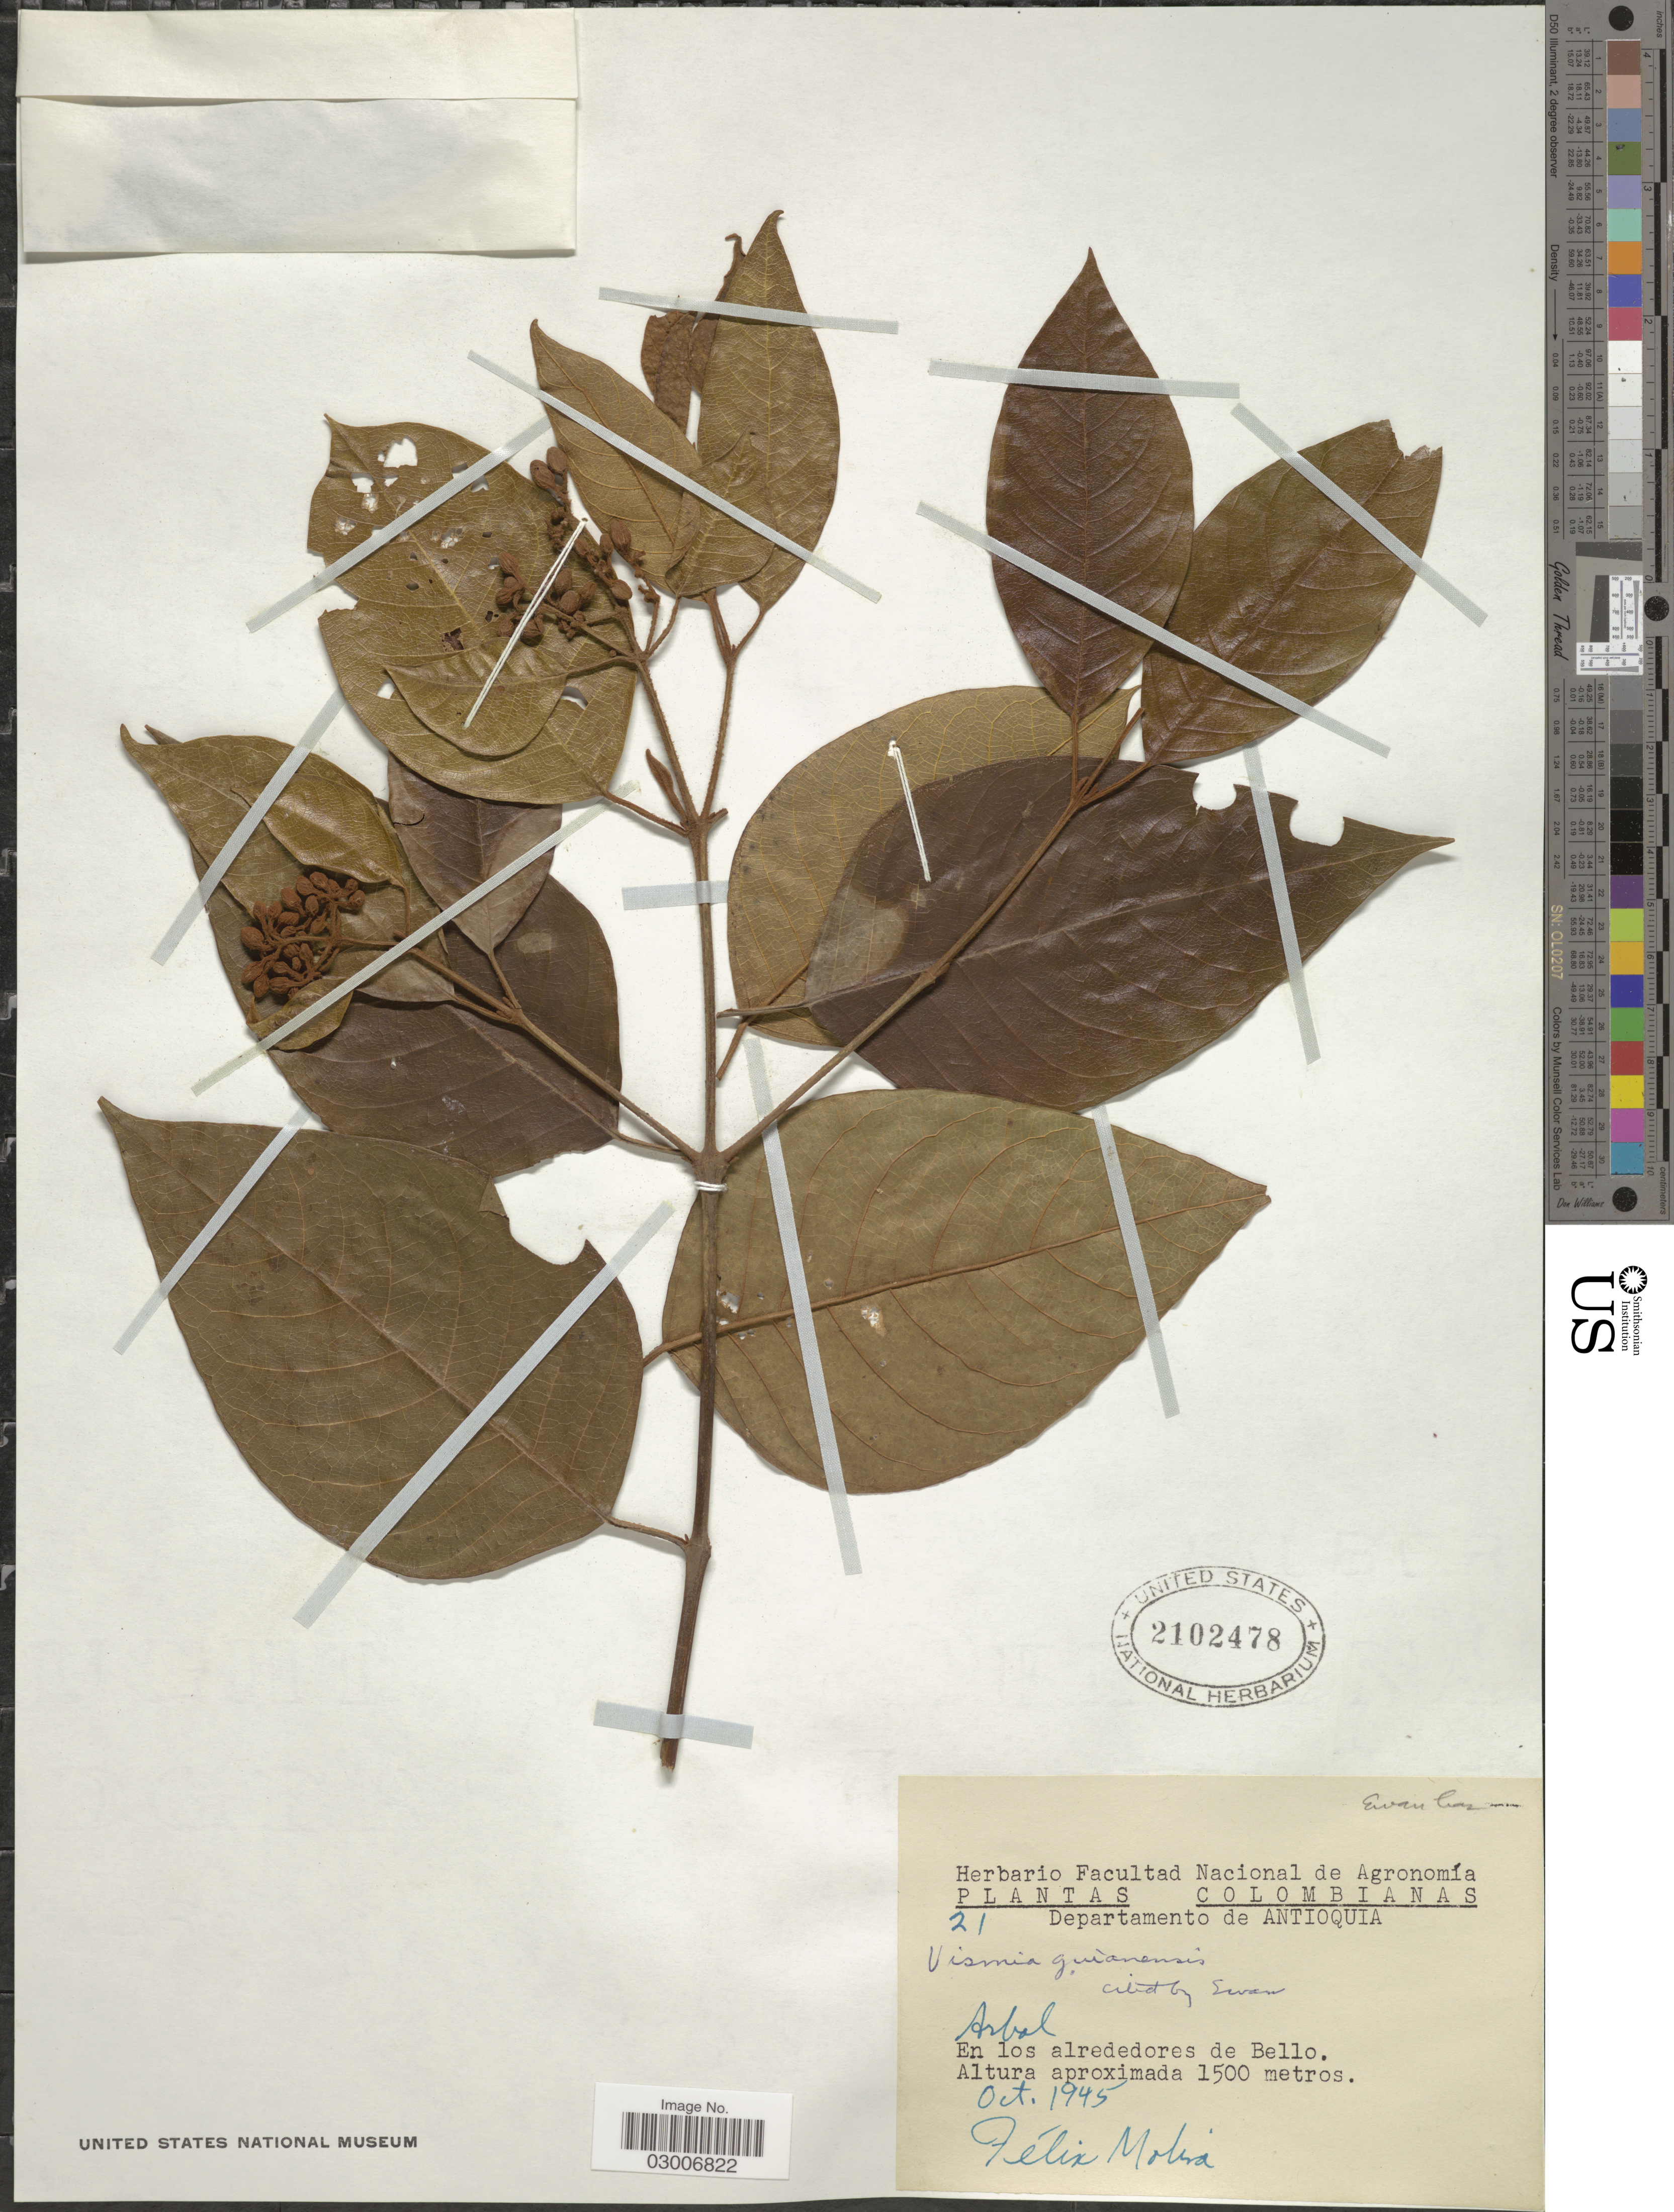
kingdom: Plantae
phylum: Tracheophyta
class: Magnoliopsida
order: Malpighiales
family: Hypericaceae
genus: Vismia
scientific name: Vismia lauriformis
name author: (Lam.) Choisy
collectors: F. Molina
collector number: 21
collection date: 1945-10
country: Colombia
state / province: Antioquia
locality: Departamento de Antioquia, En los alrededores de Bello.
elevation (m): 1500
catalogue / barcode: US 2102478